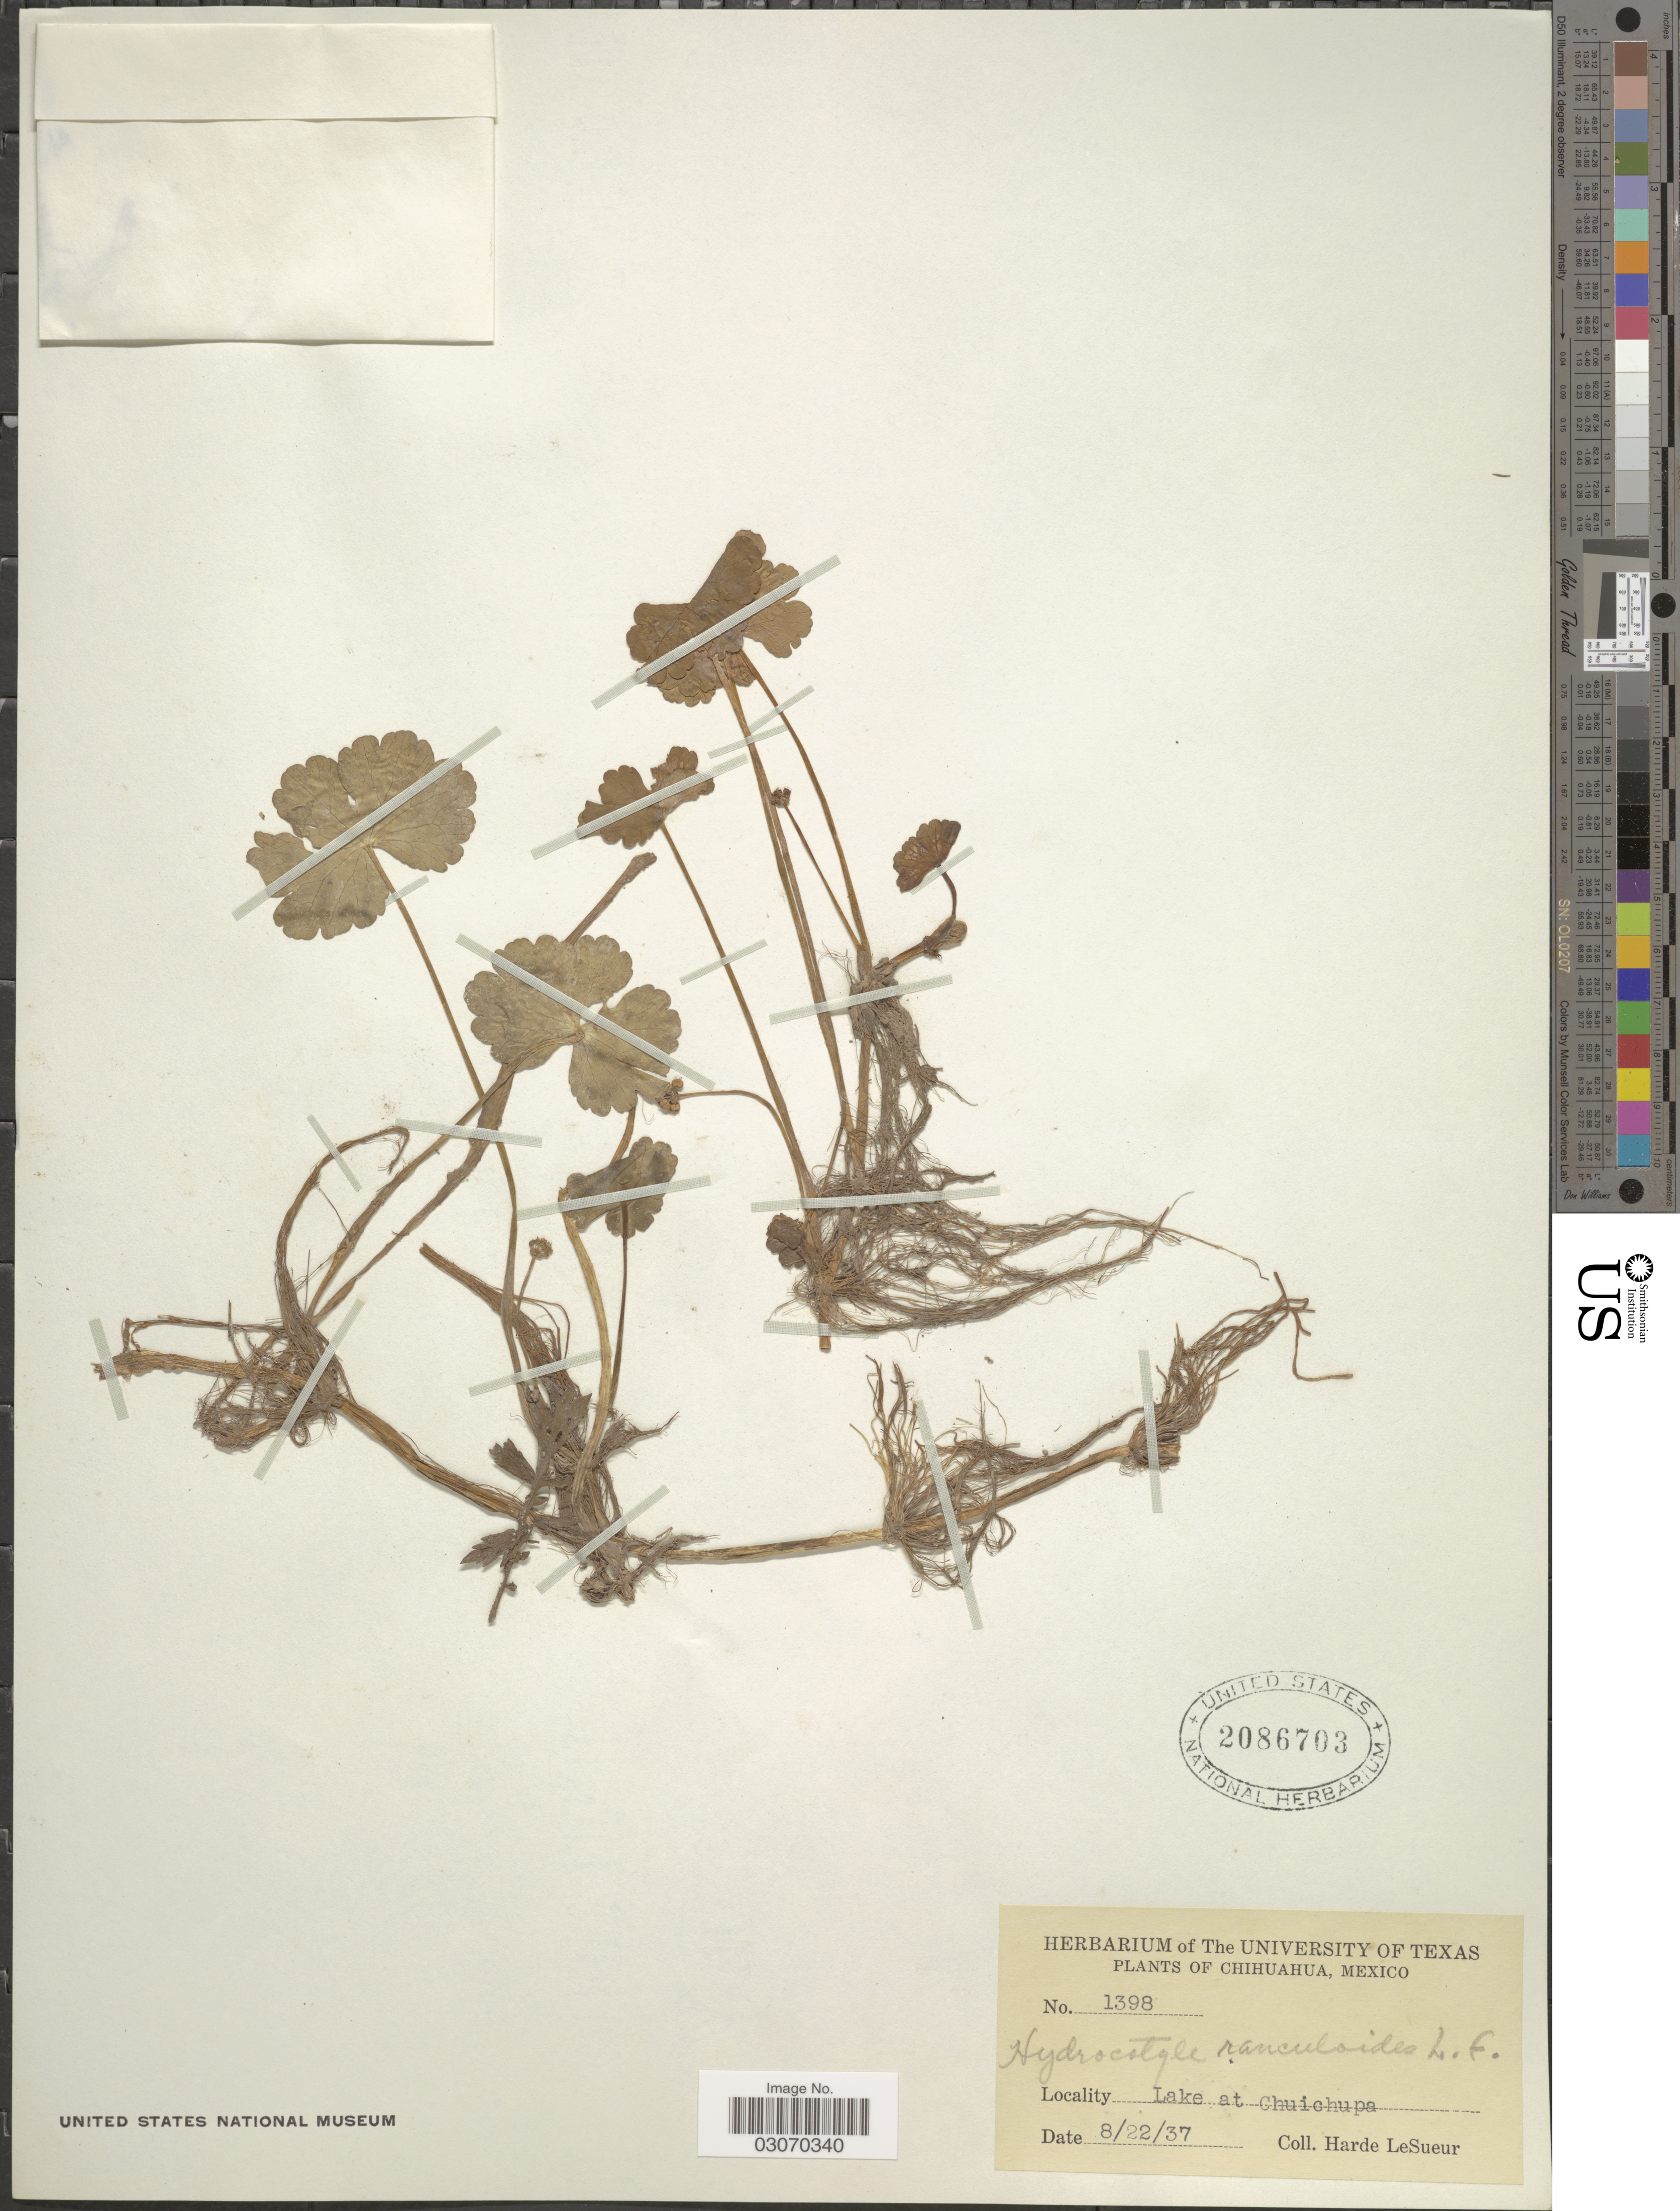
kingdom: Plantae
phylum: Tracheophyta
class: Magnoliopsida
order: Apiales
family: Araliaceae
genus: Hydrocotyle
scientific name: Hydrocotyle ranunculoides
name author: L. f.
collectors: H. LeSueur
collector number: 1398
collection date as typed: Transcribed d/m/y: 22/8/37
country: Mexico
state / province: Chihuahua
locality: Lake at Chuichupa.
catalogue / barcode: US 2086703